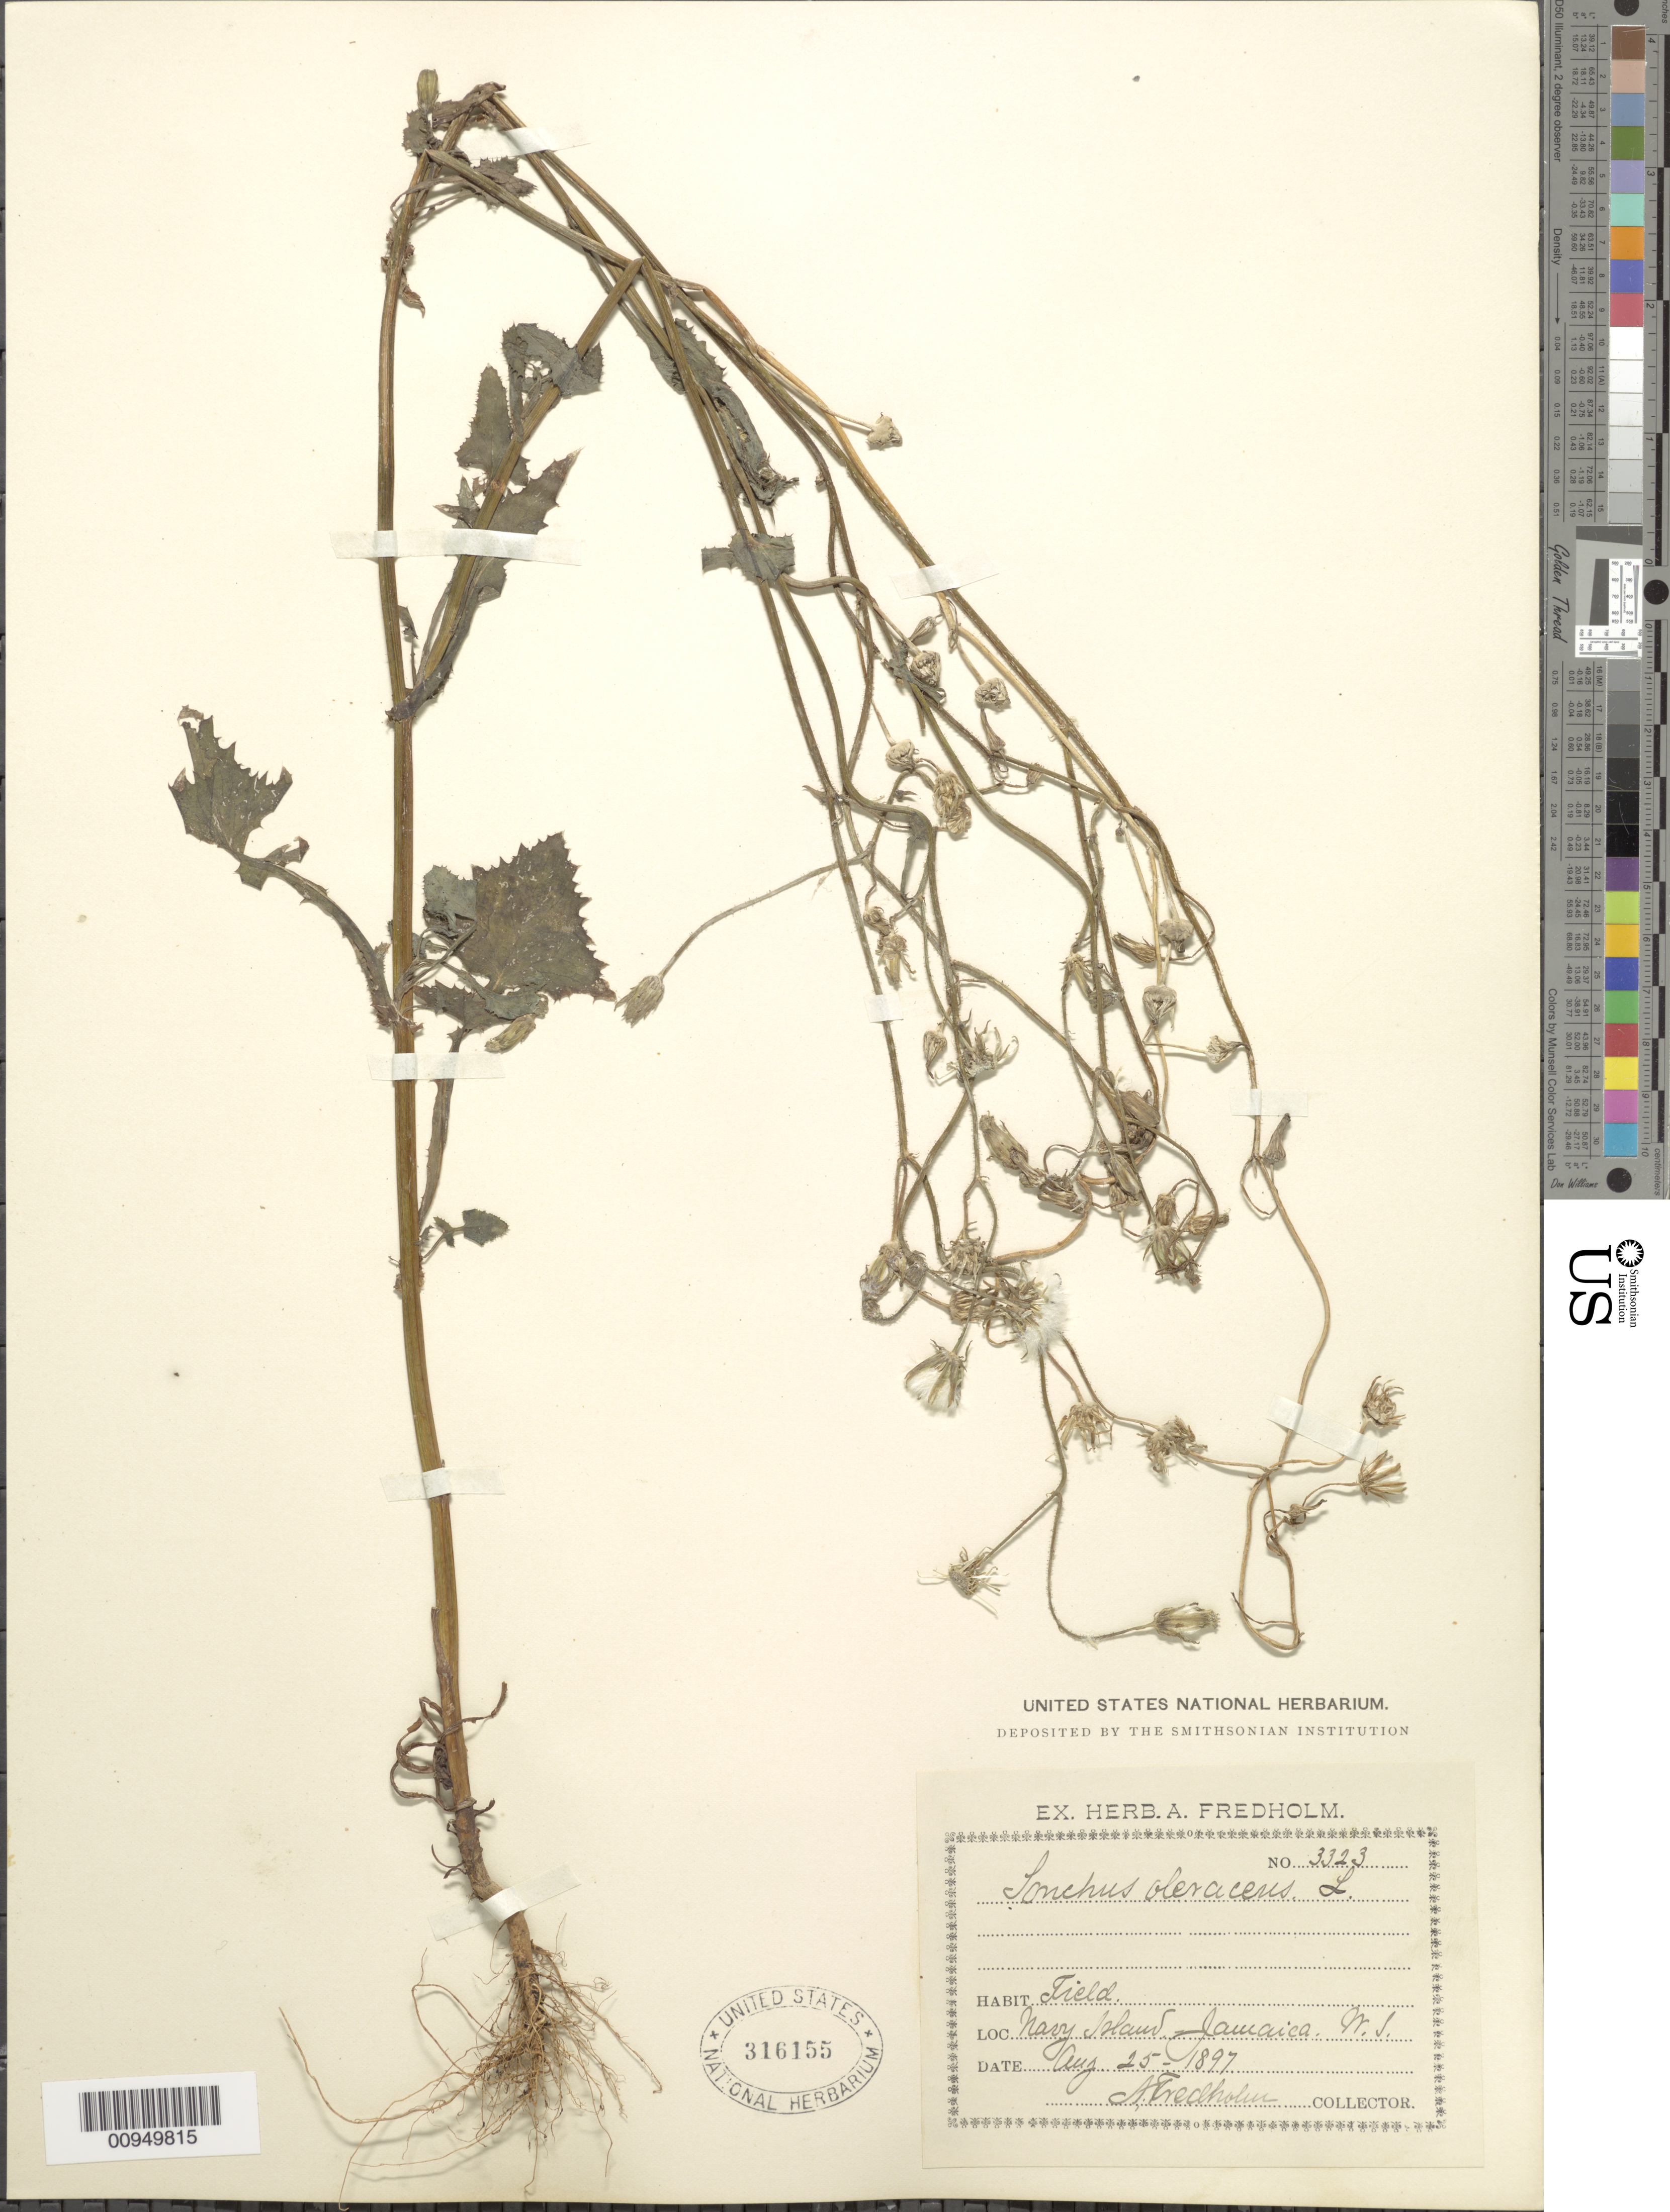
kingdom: Plantae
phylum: Tracheophyta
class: Magnoliopsida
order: Asterales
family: Asteraceae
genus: Sonchus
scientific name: Sonchus oleraceus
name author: L.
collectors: A. Fredholm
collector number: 3323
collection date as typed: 25 Aug 1897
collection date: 1897-08-25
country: Jamaica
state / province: Portland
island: Navy Island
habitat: Field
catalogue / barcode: US 316155